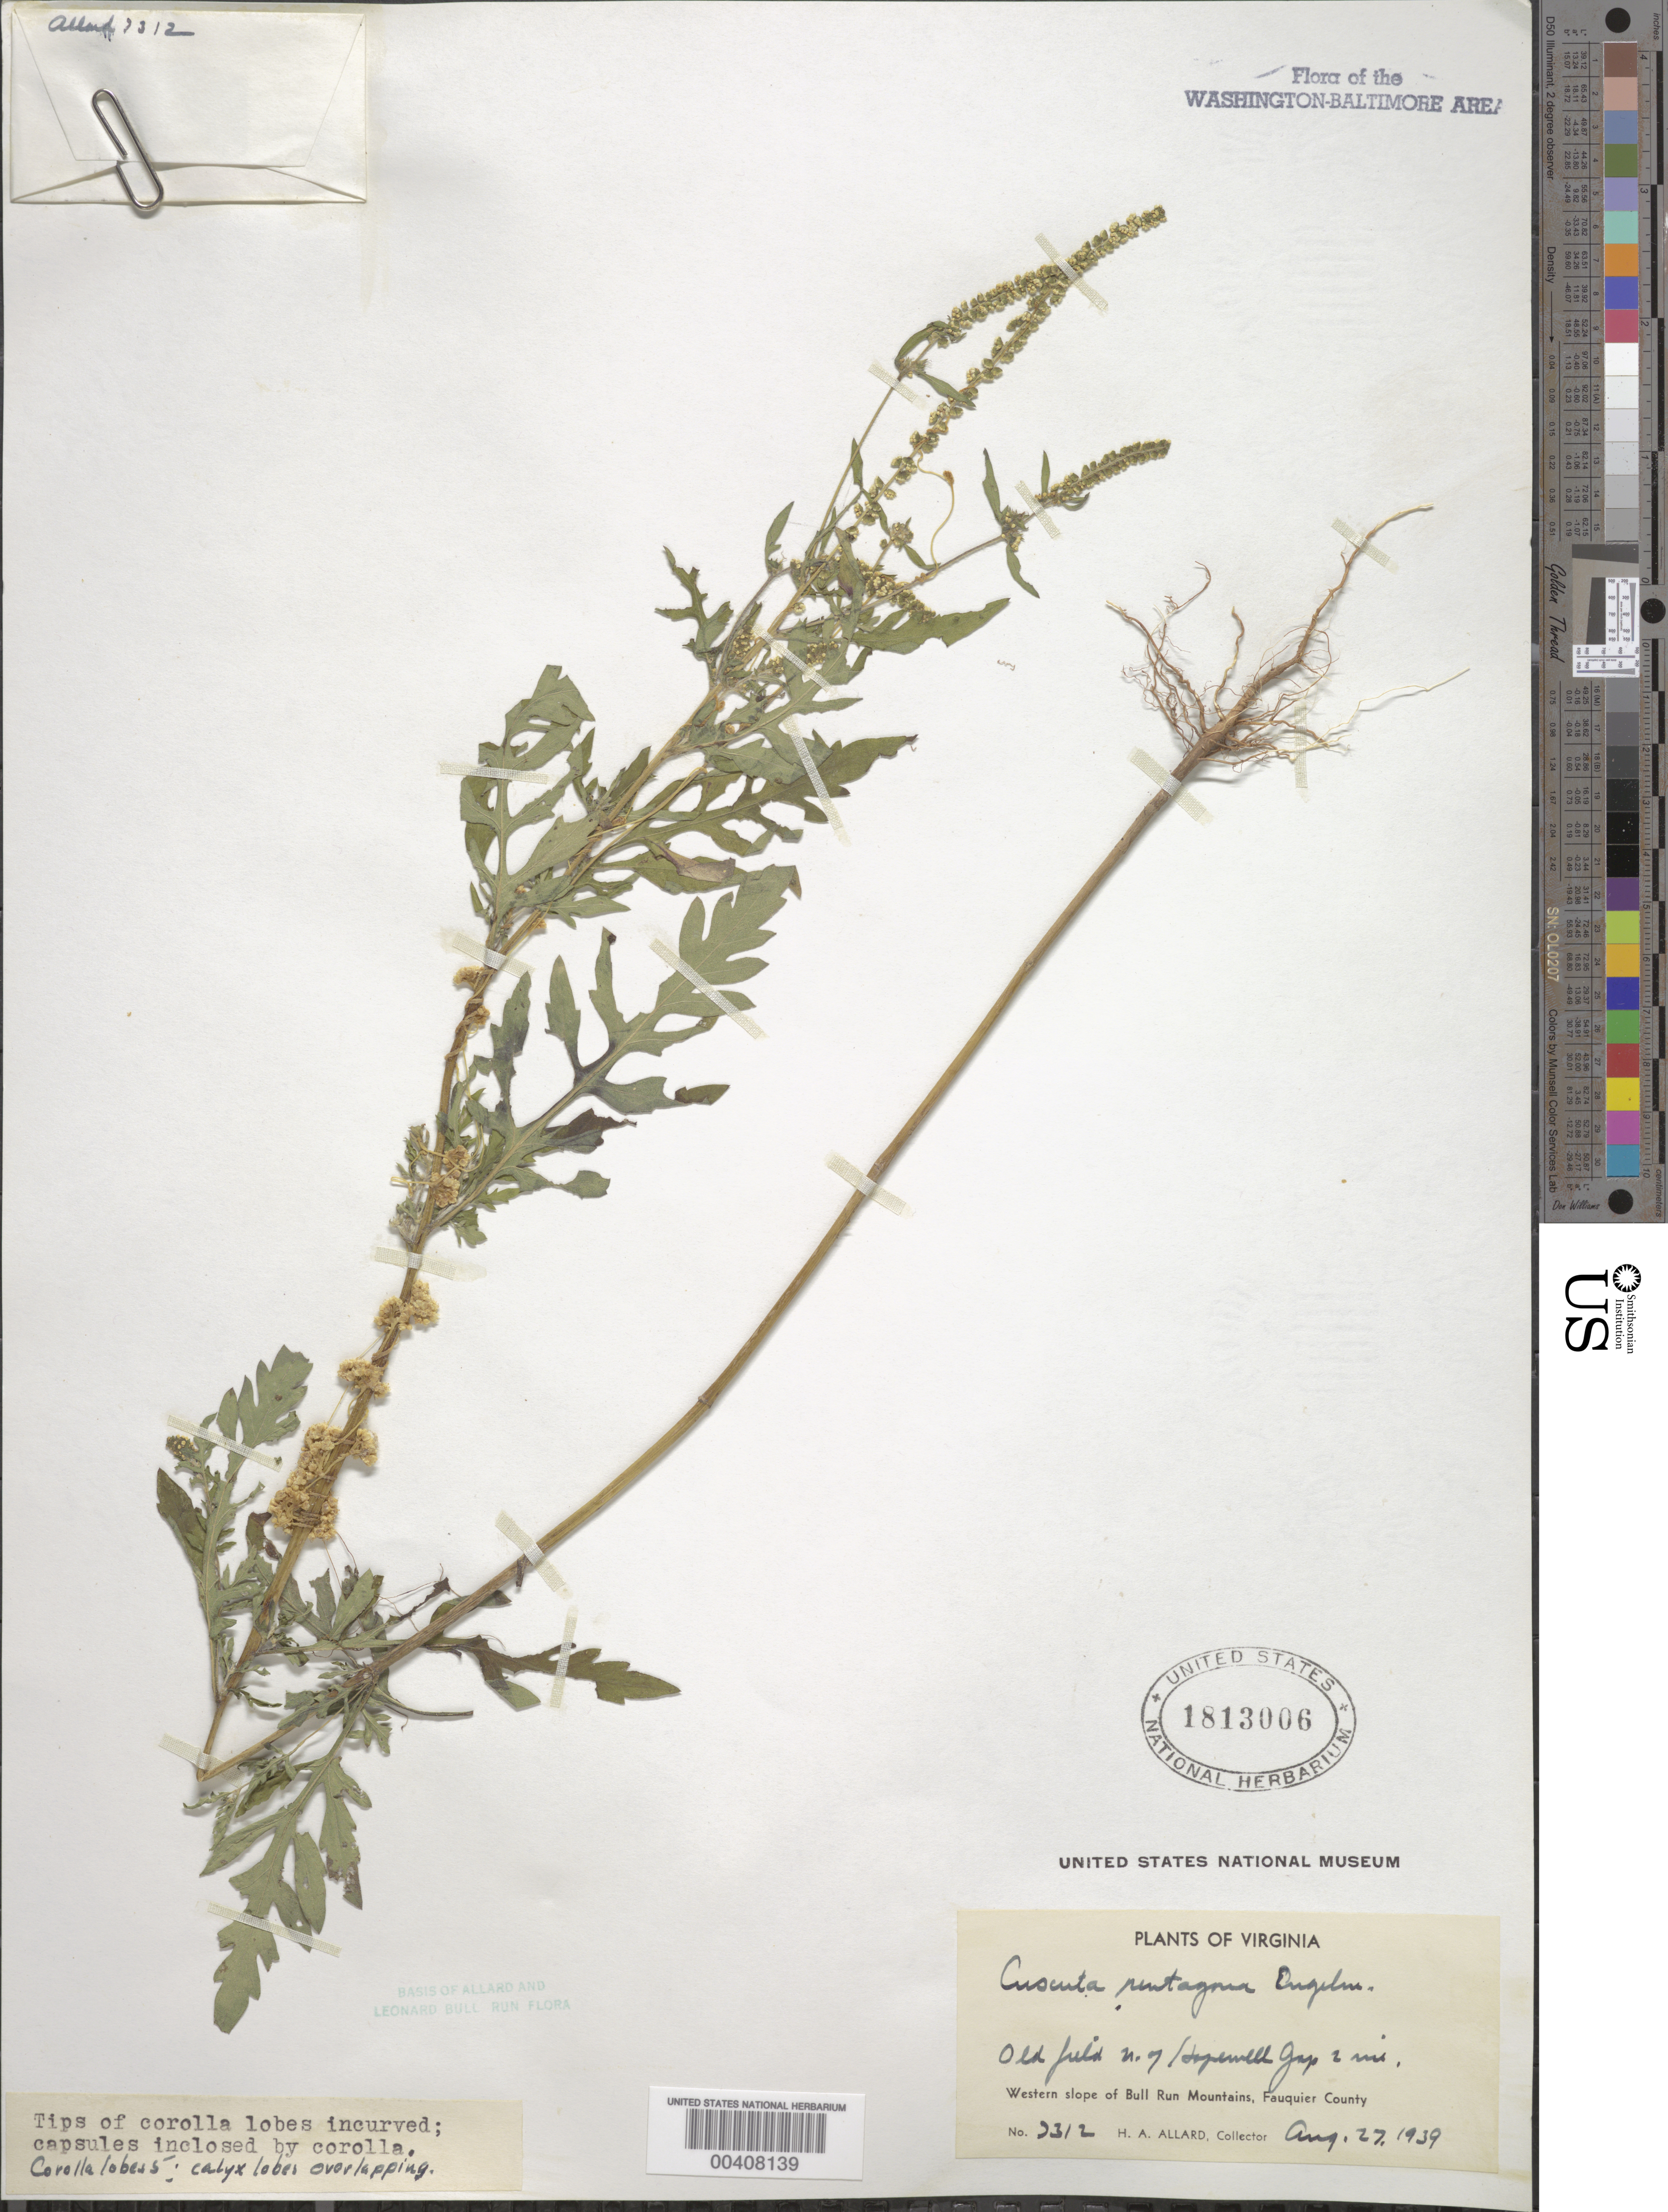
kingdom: Plantae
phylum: Tracheophyta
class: Magnoliopsida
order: Solanales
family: Convolvulaceae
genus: Cuscuta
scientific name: Cuscuta pentagona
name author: Engelm.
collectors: H. A. Allard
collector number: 7312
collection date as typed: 27 Aug 1939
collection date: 1939-08-27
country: United States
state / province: Virginia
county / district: Fauquier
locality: Western slope of Bull Run Mountains, N of Hopewell Gap, 2 mi.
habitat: Old field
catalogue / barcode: US 1813006